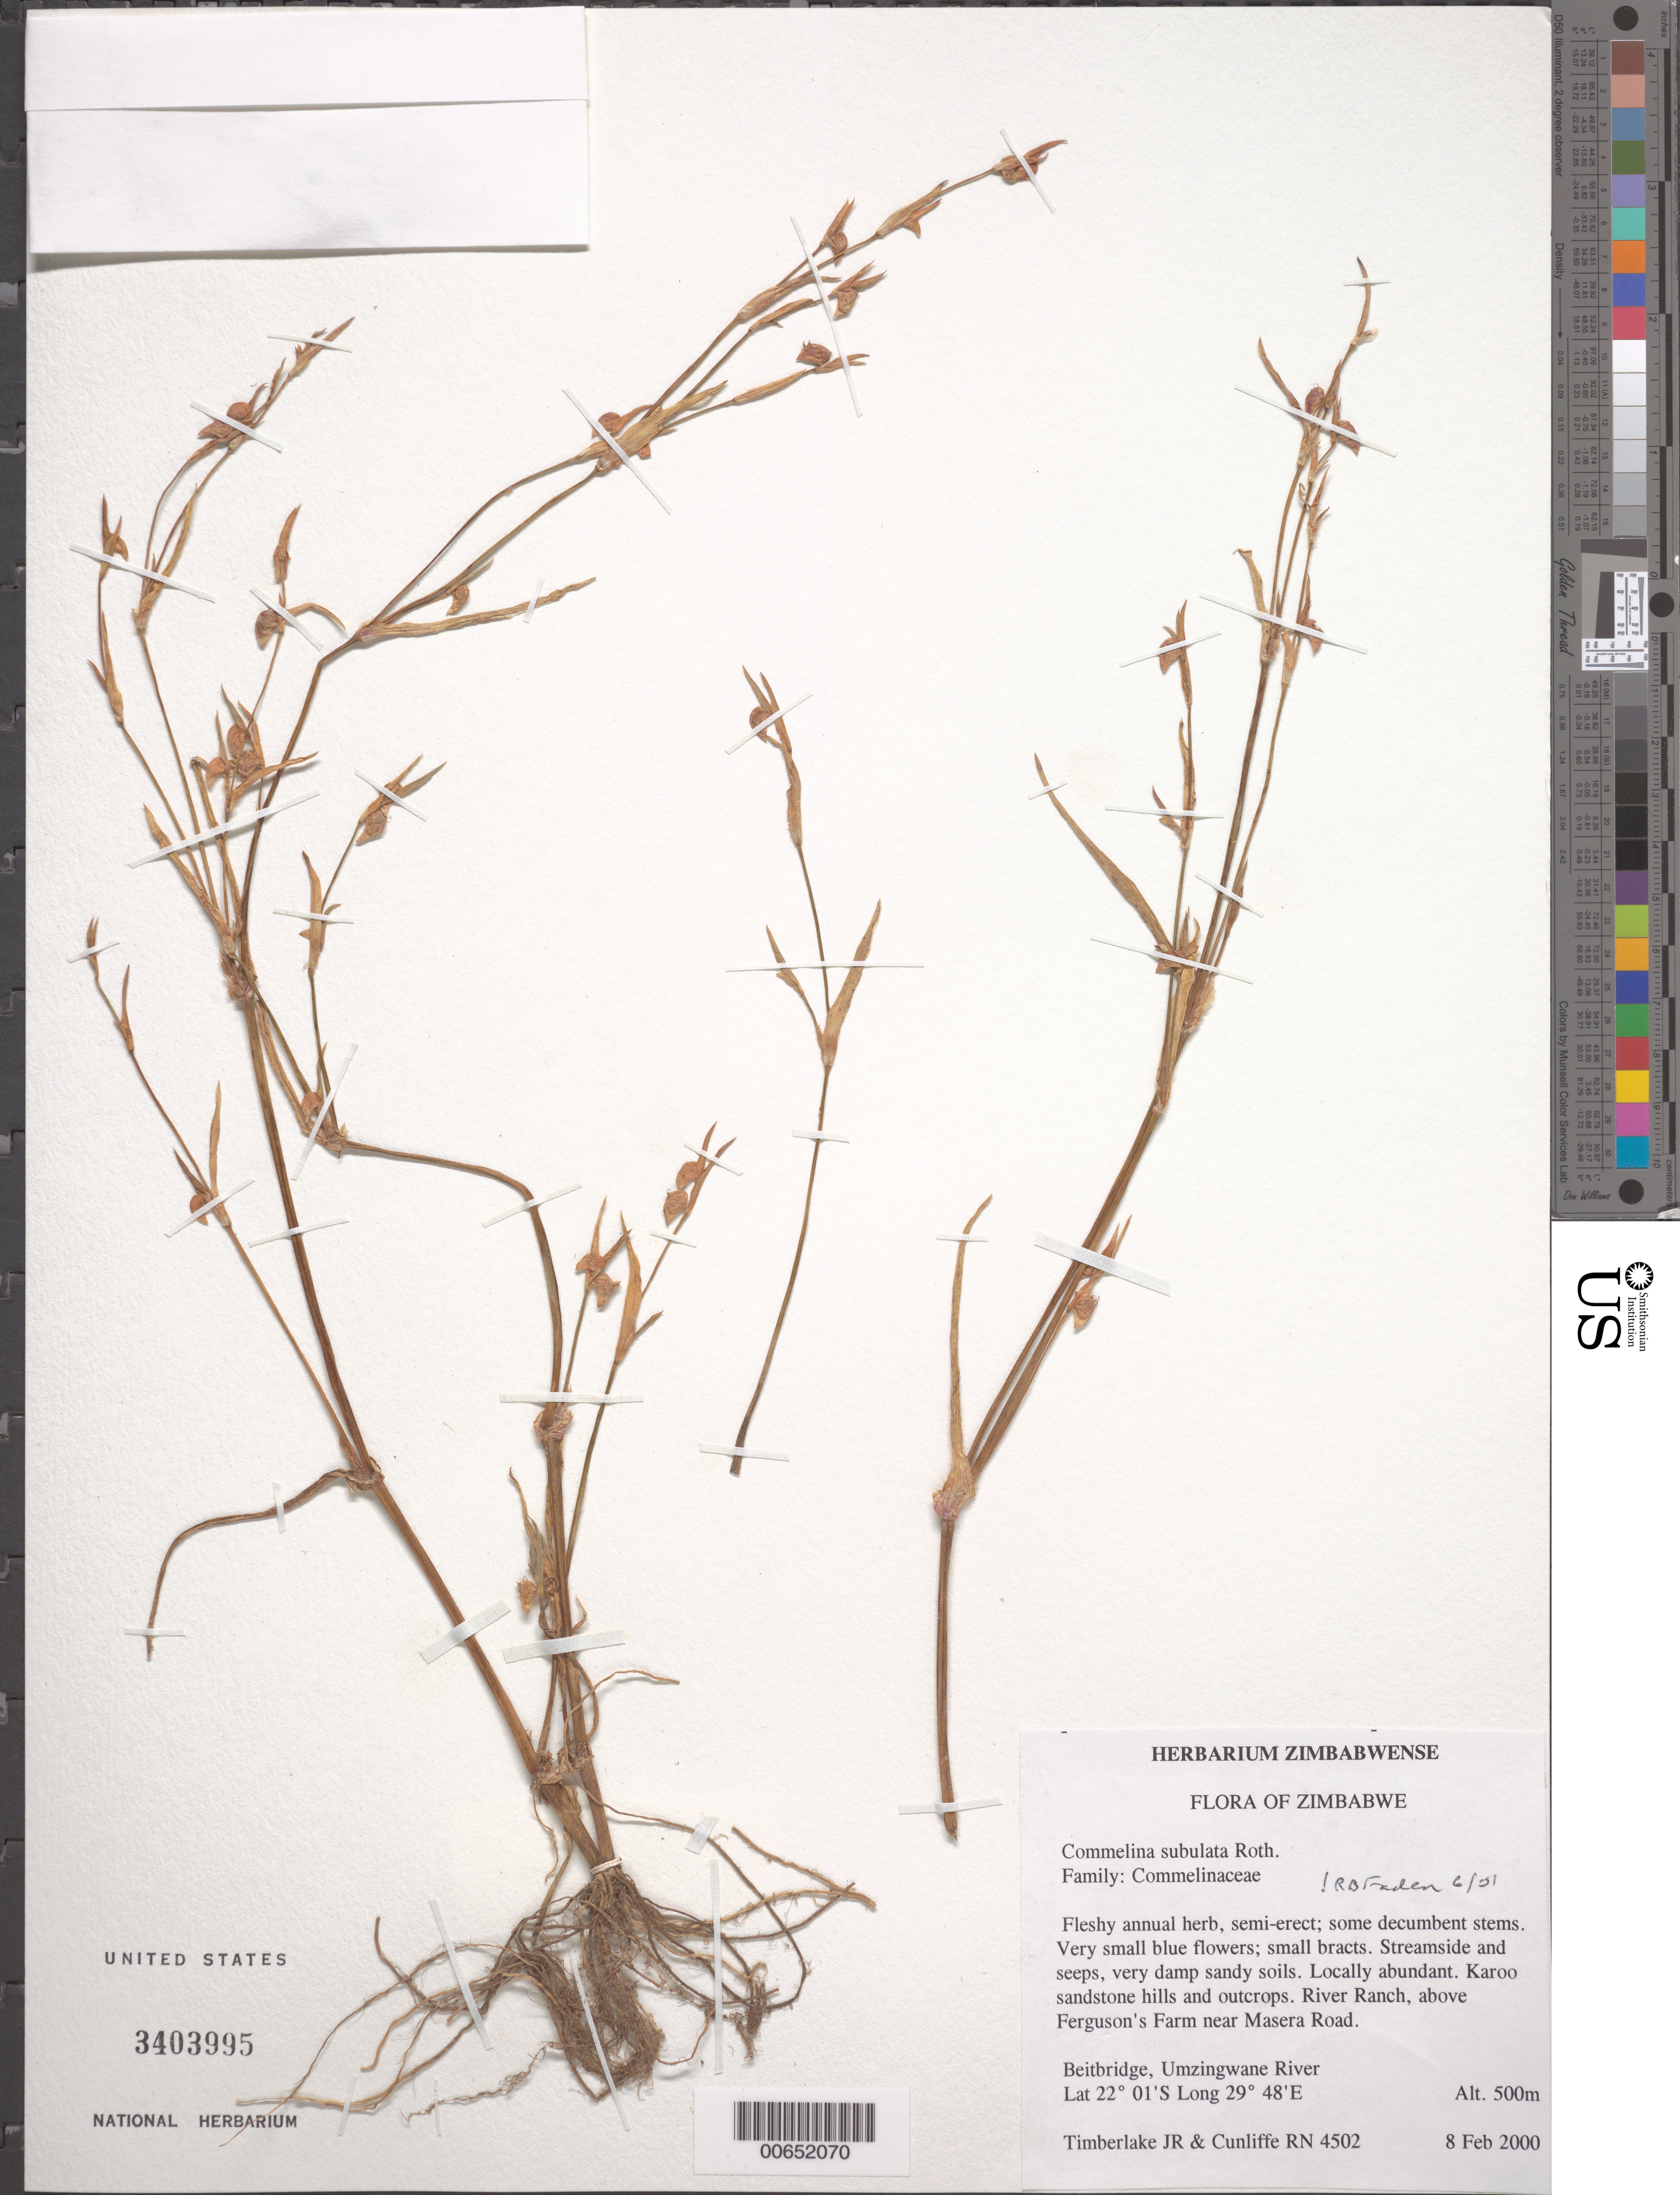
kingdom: Plantae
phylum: Tracheophyta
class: Liliopsida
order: Commelinales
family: Commelinaceae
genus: Commelina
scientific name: Commelina subulata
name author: Roth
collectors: J. Timberlake & R. Cunliffe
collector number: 4502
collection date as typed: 08 02 2000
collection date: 2000-02-08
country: Zimbabwe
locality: River ranch, above ferguson's farm near masera road, beitbridge, umzingwane river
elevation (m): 500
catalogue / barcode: US 3403995